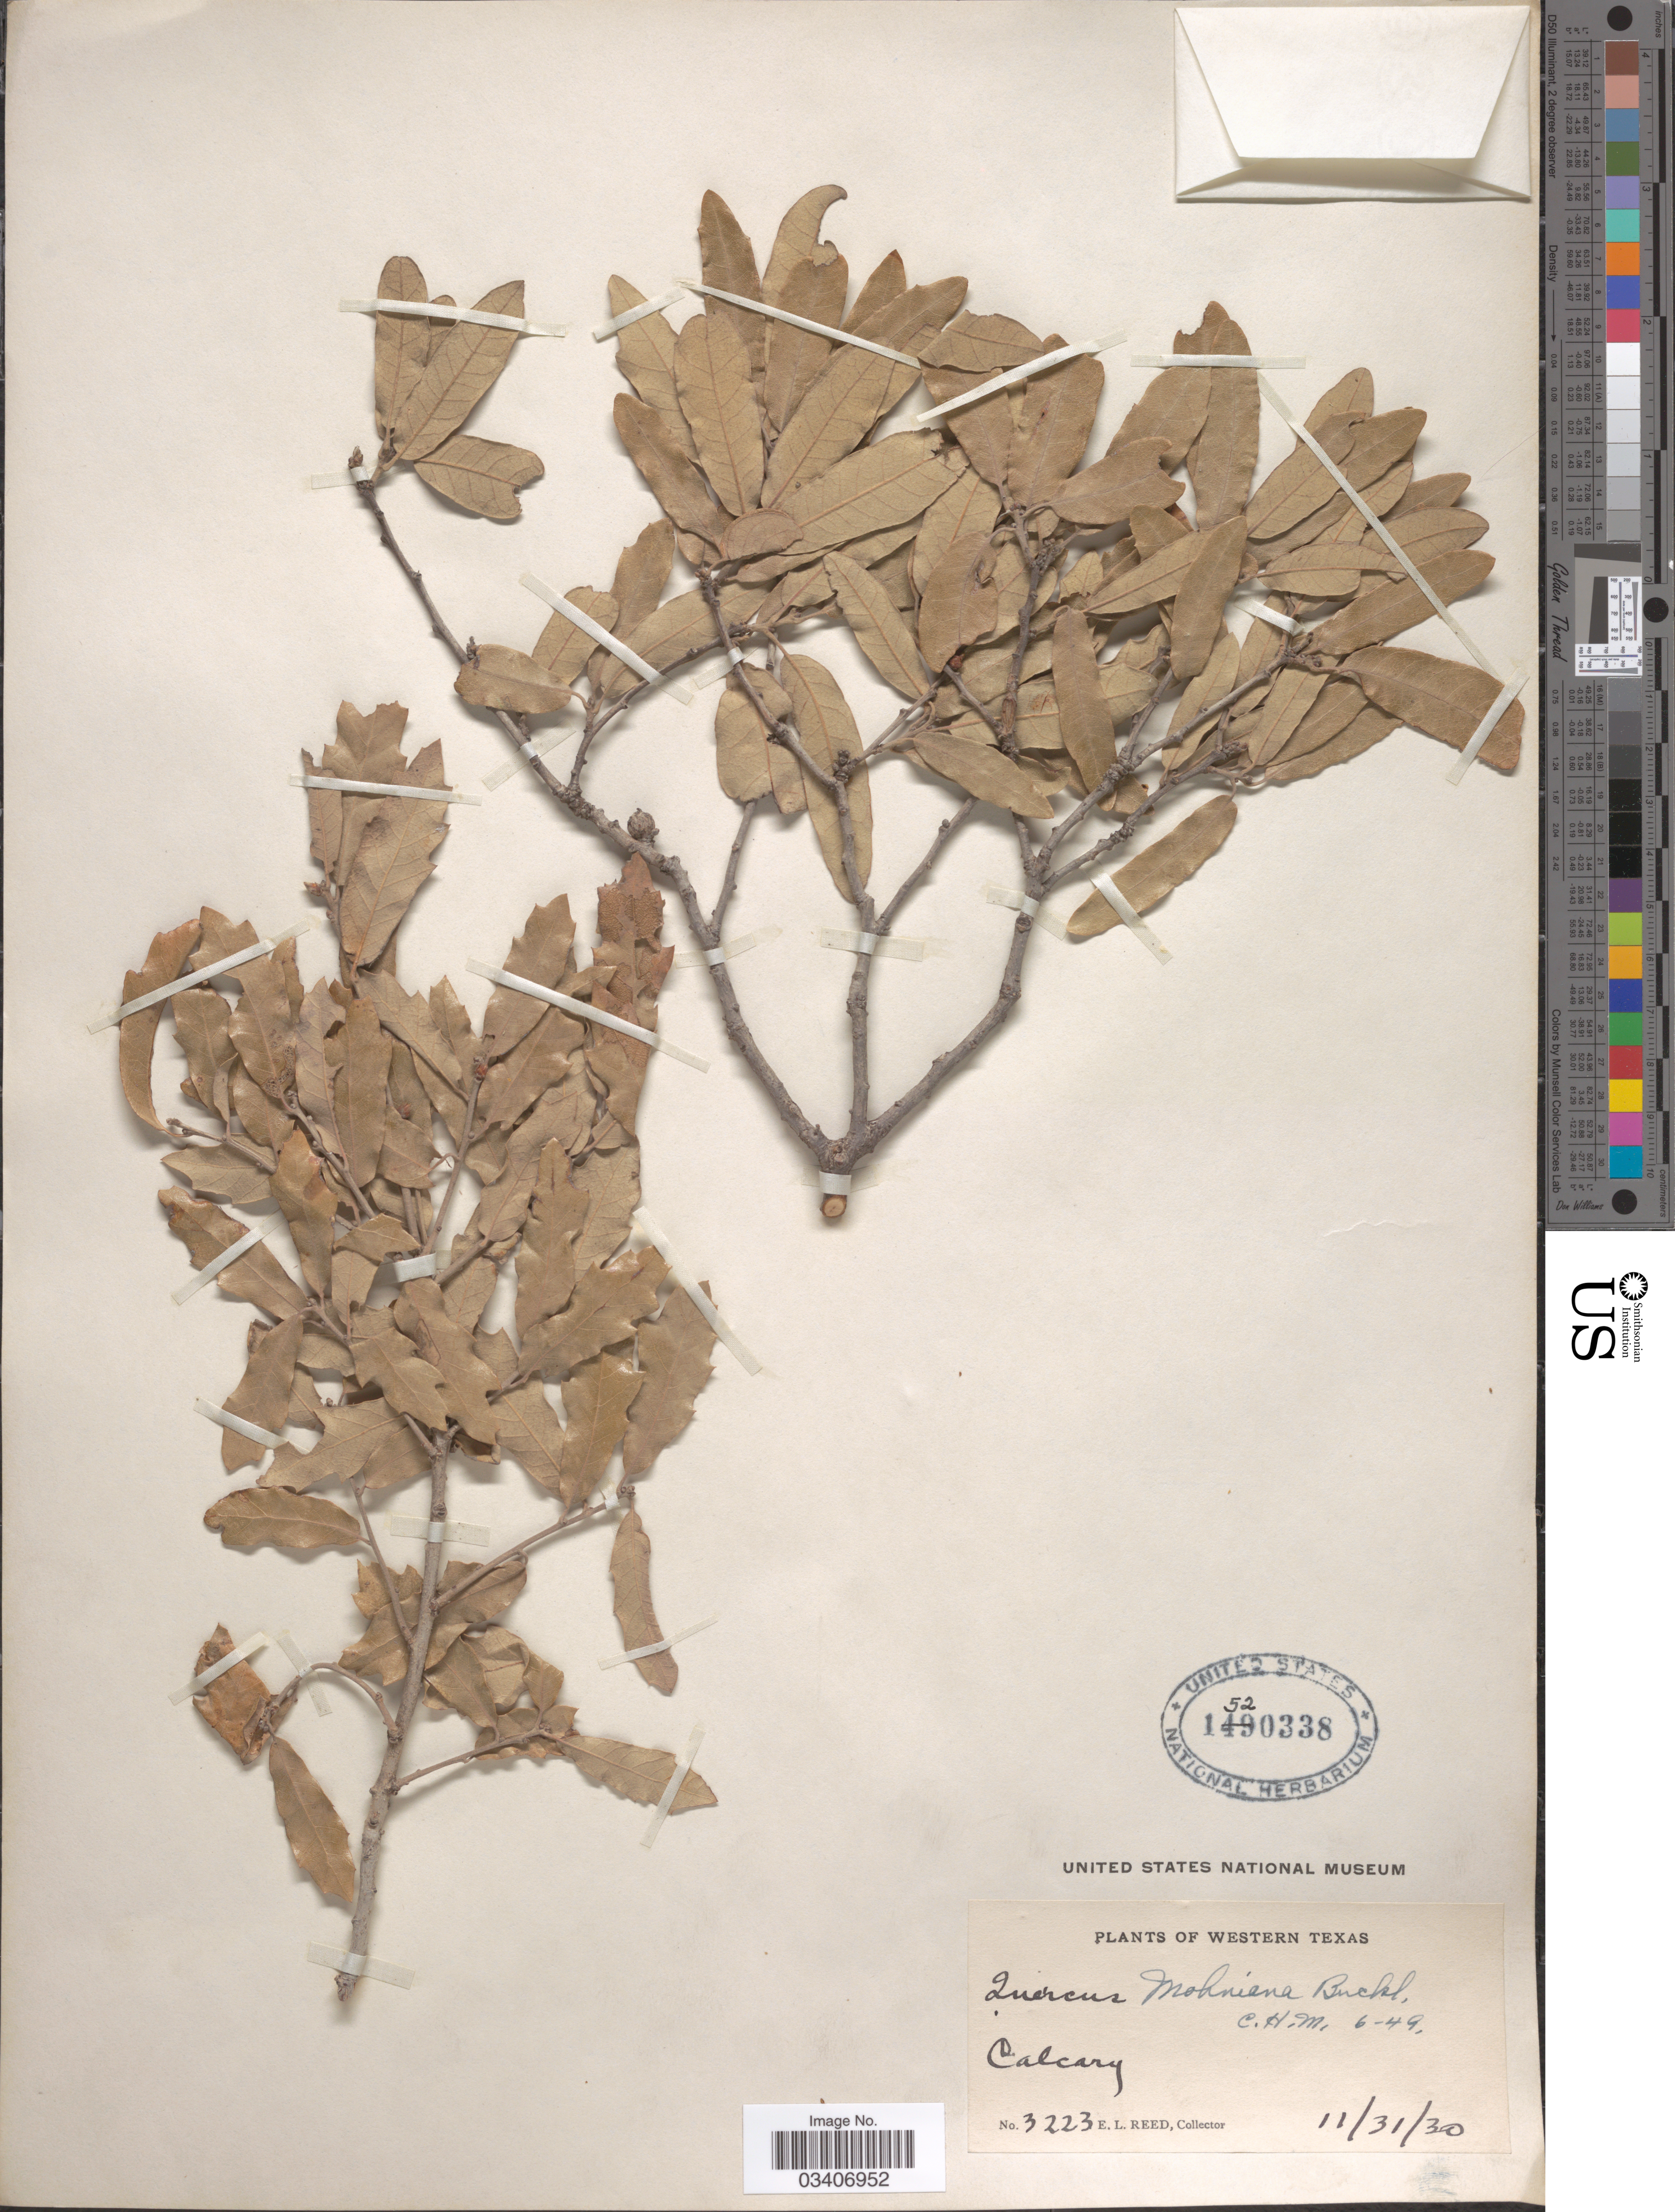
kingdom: Plantae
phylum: Tracheophyta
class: Magnoliopsida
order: Fagales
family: Fagaceae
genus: Quercus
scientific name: Quercus mohriana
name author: Buckley ex Rydb.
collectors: E. Reed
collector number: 3223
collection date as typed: Transcribed d/m/y: 31/11/30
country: United States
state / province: Texas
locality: Western Texas. Calcary.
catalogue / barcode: US 1520338